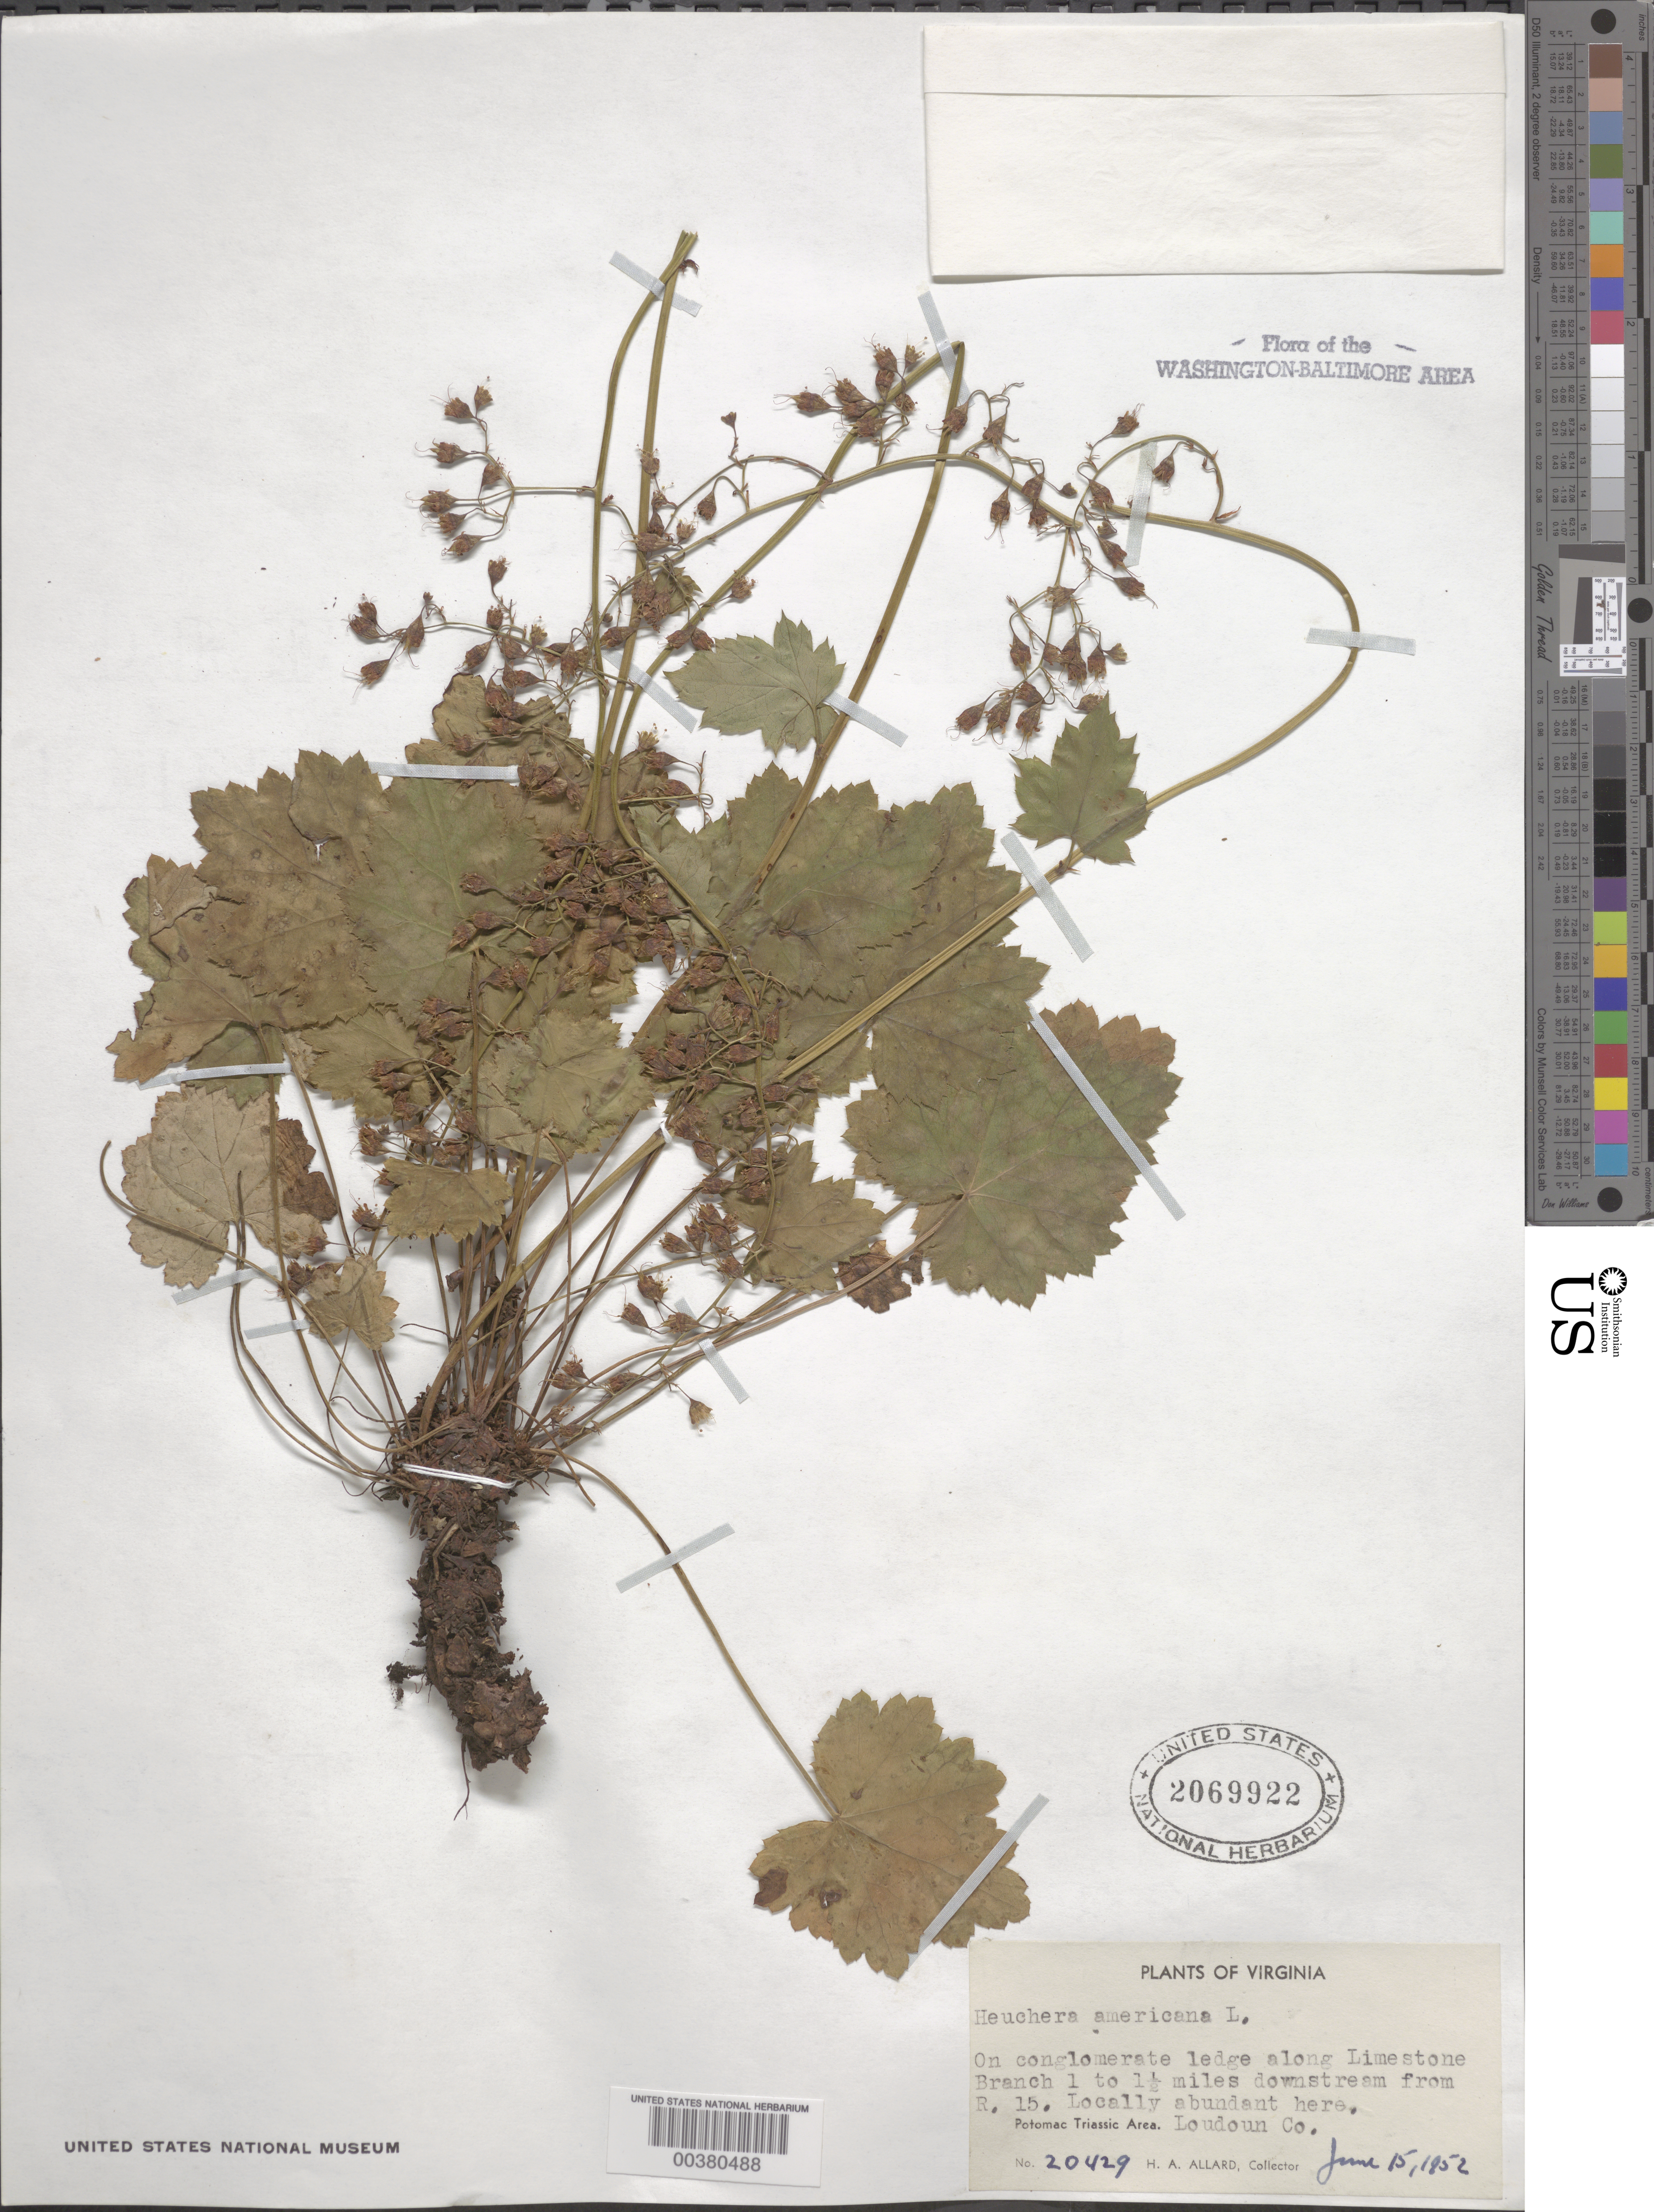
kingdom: Plantae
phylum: Tracheophyta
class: Magnoliopsida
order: Saxifragales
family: Saxifragaceae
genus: Heuchera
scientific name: Heuchera americana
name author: L.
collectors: H. A. Allard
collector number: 20429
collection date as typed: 15 Jun 1952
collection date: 1952-06-15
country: United States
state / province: Virginia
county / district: Loudoun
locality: Downstream from Route 15, on Limestone Branch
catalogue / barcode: US 2069922